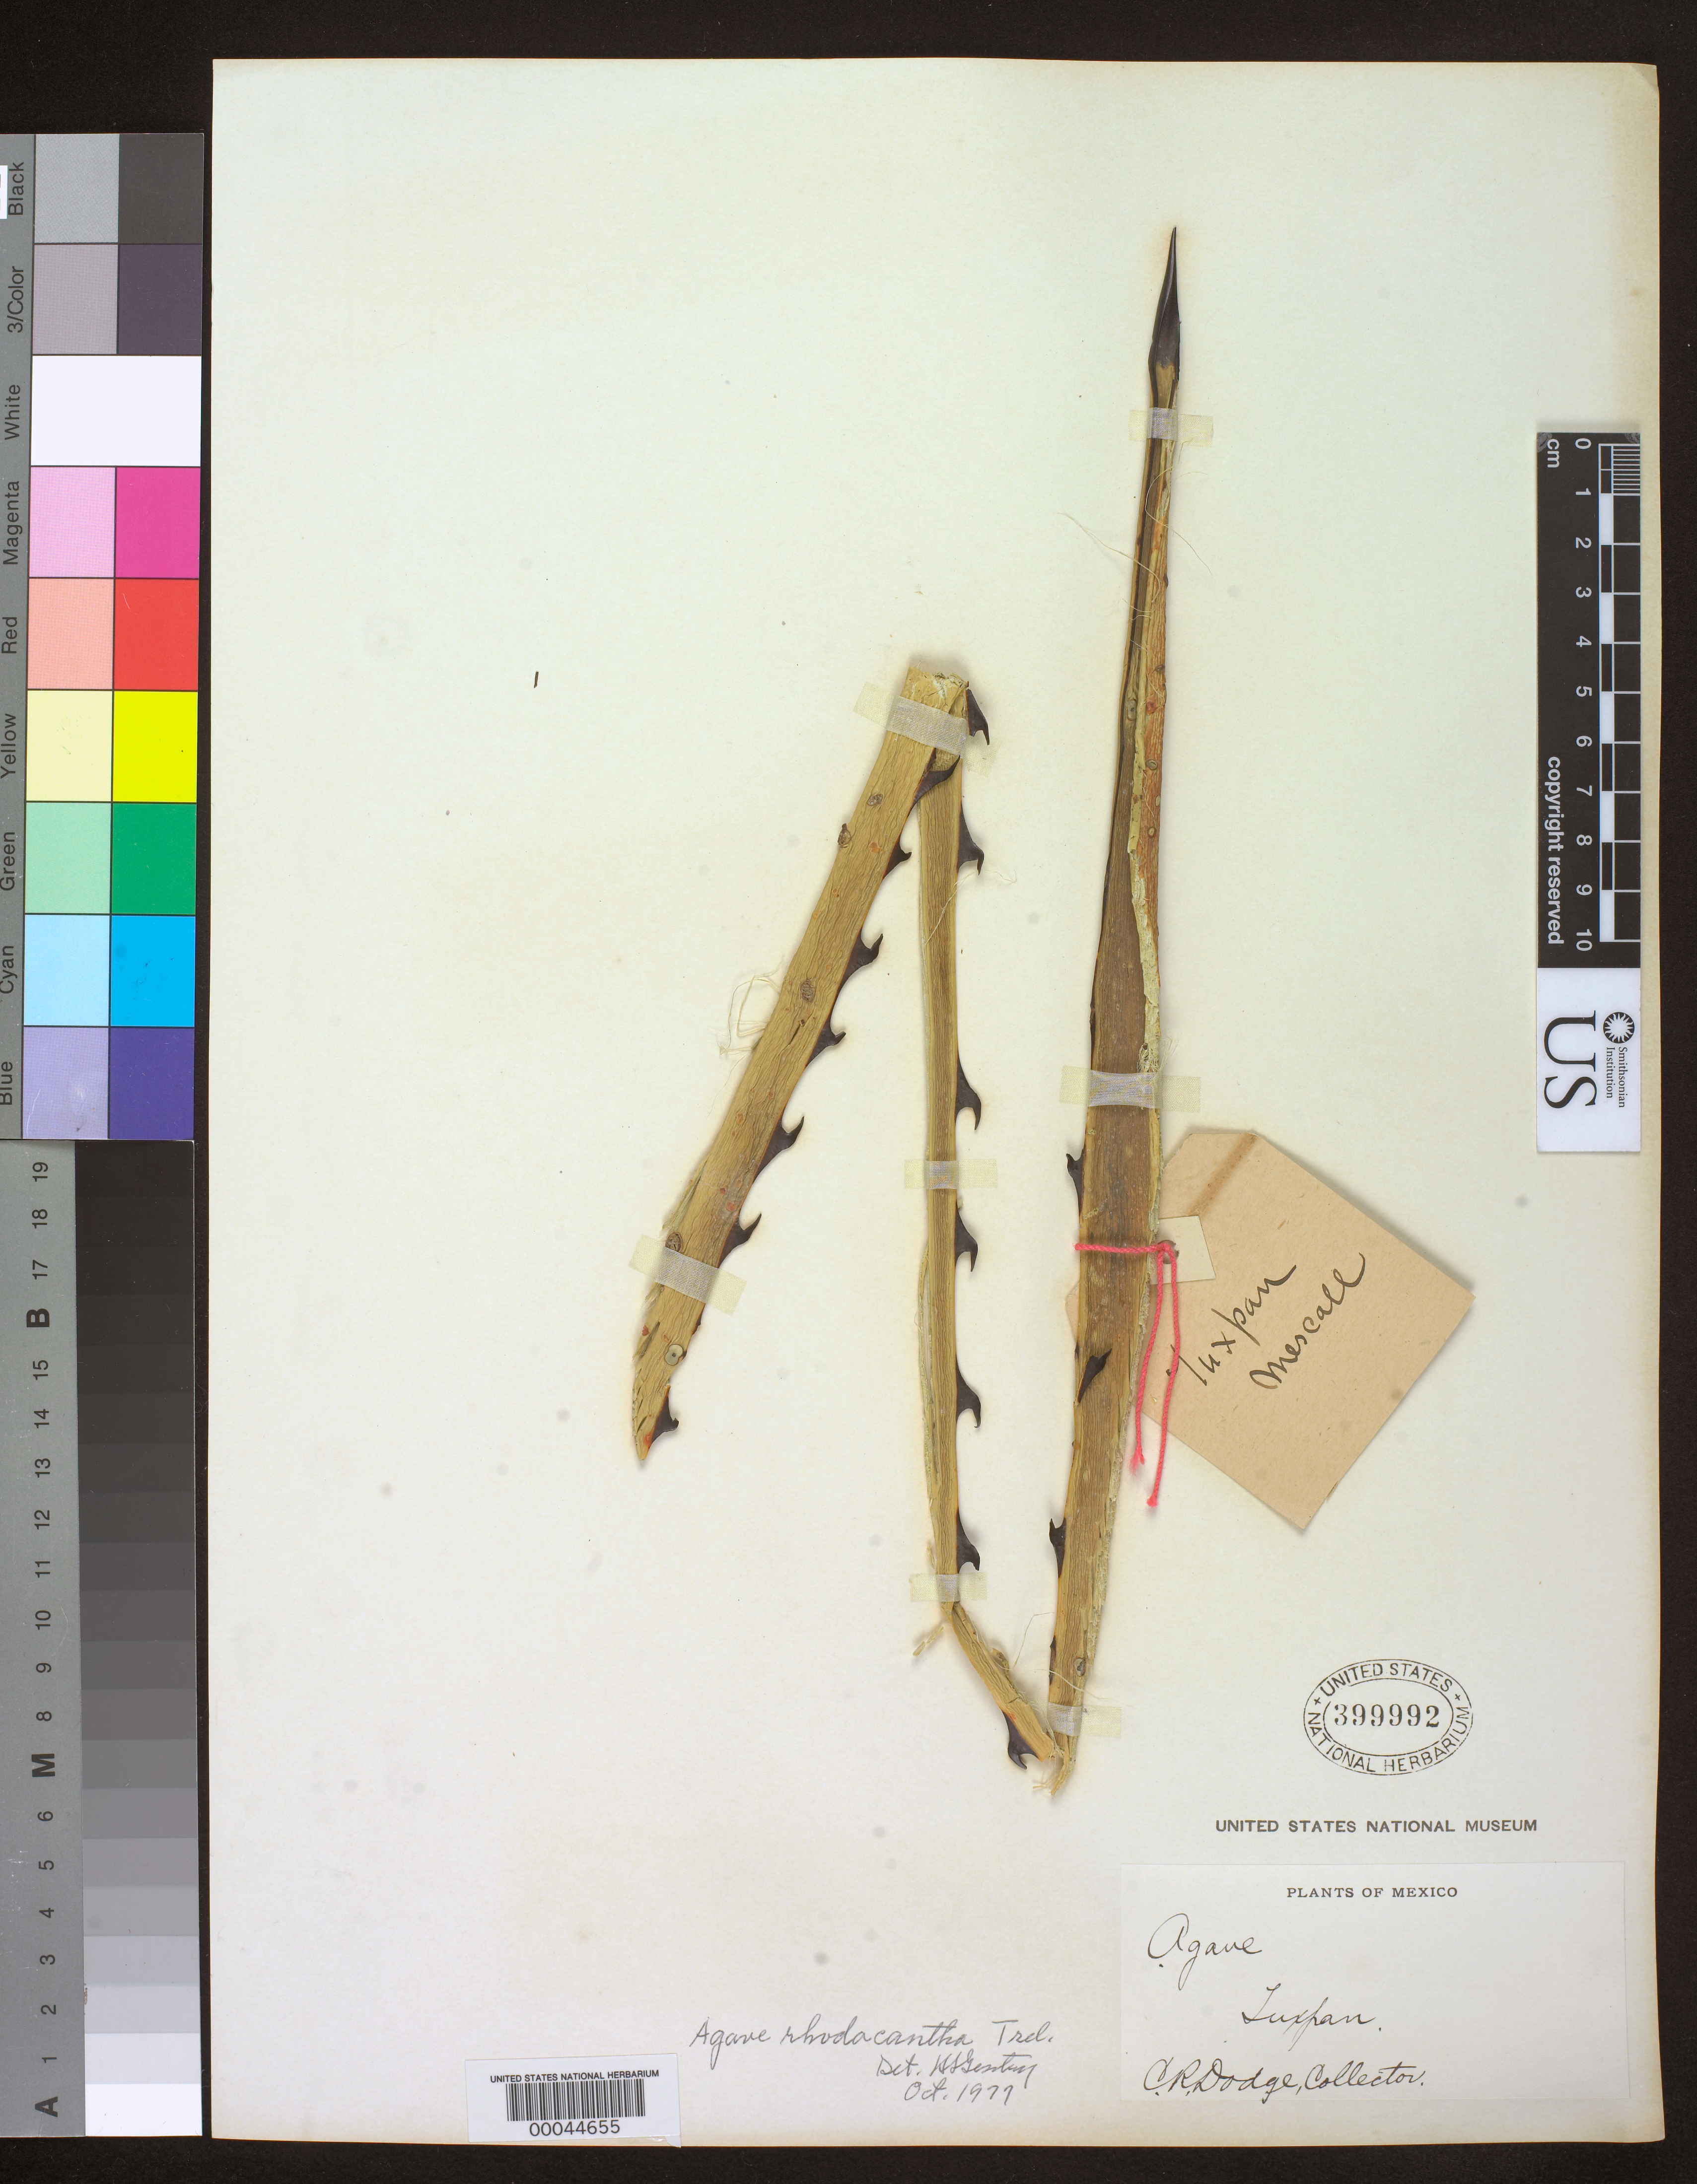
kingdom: Plantae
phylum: Tracheophyta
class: Liliopsida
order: Asparagales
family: Asparagaceae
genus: Agave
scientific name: Agave rhodacantha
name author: Trel.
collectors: C. Dodge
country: Mexico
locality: Tuxpan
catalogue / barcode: US 399992